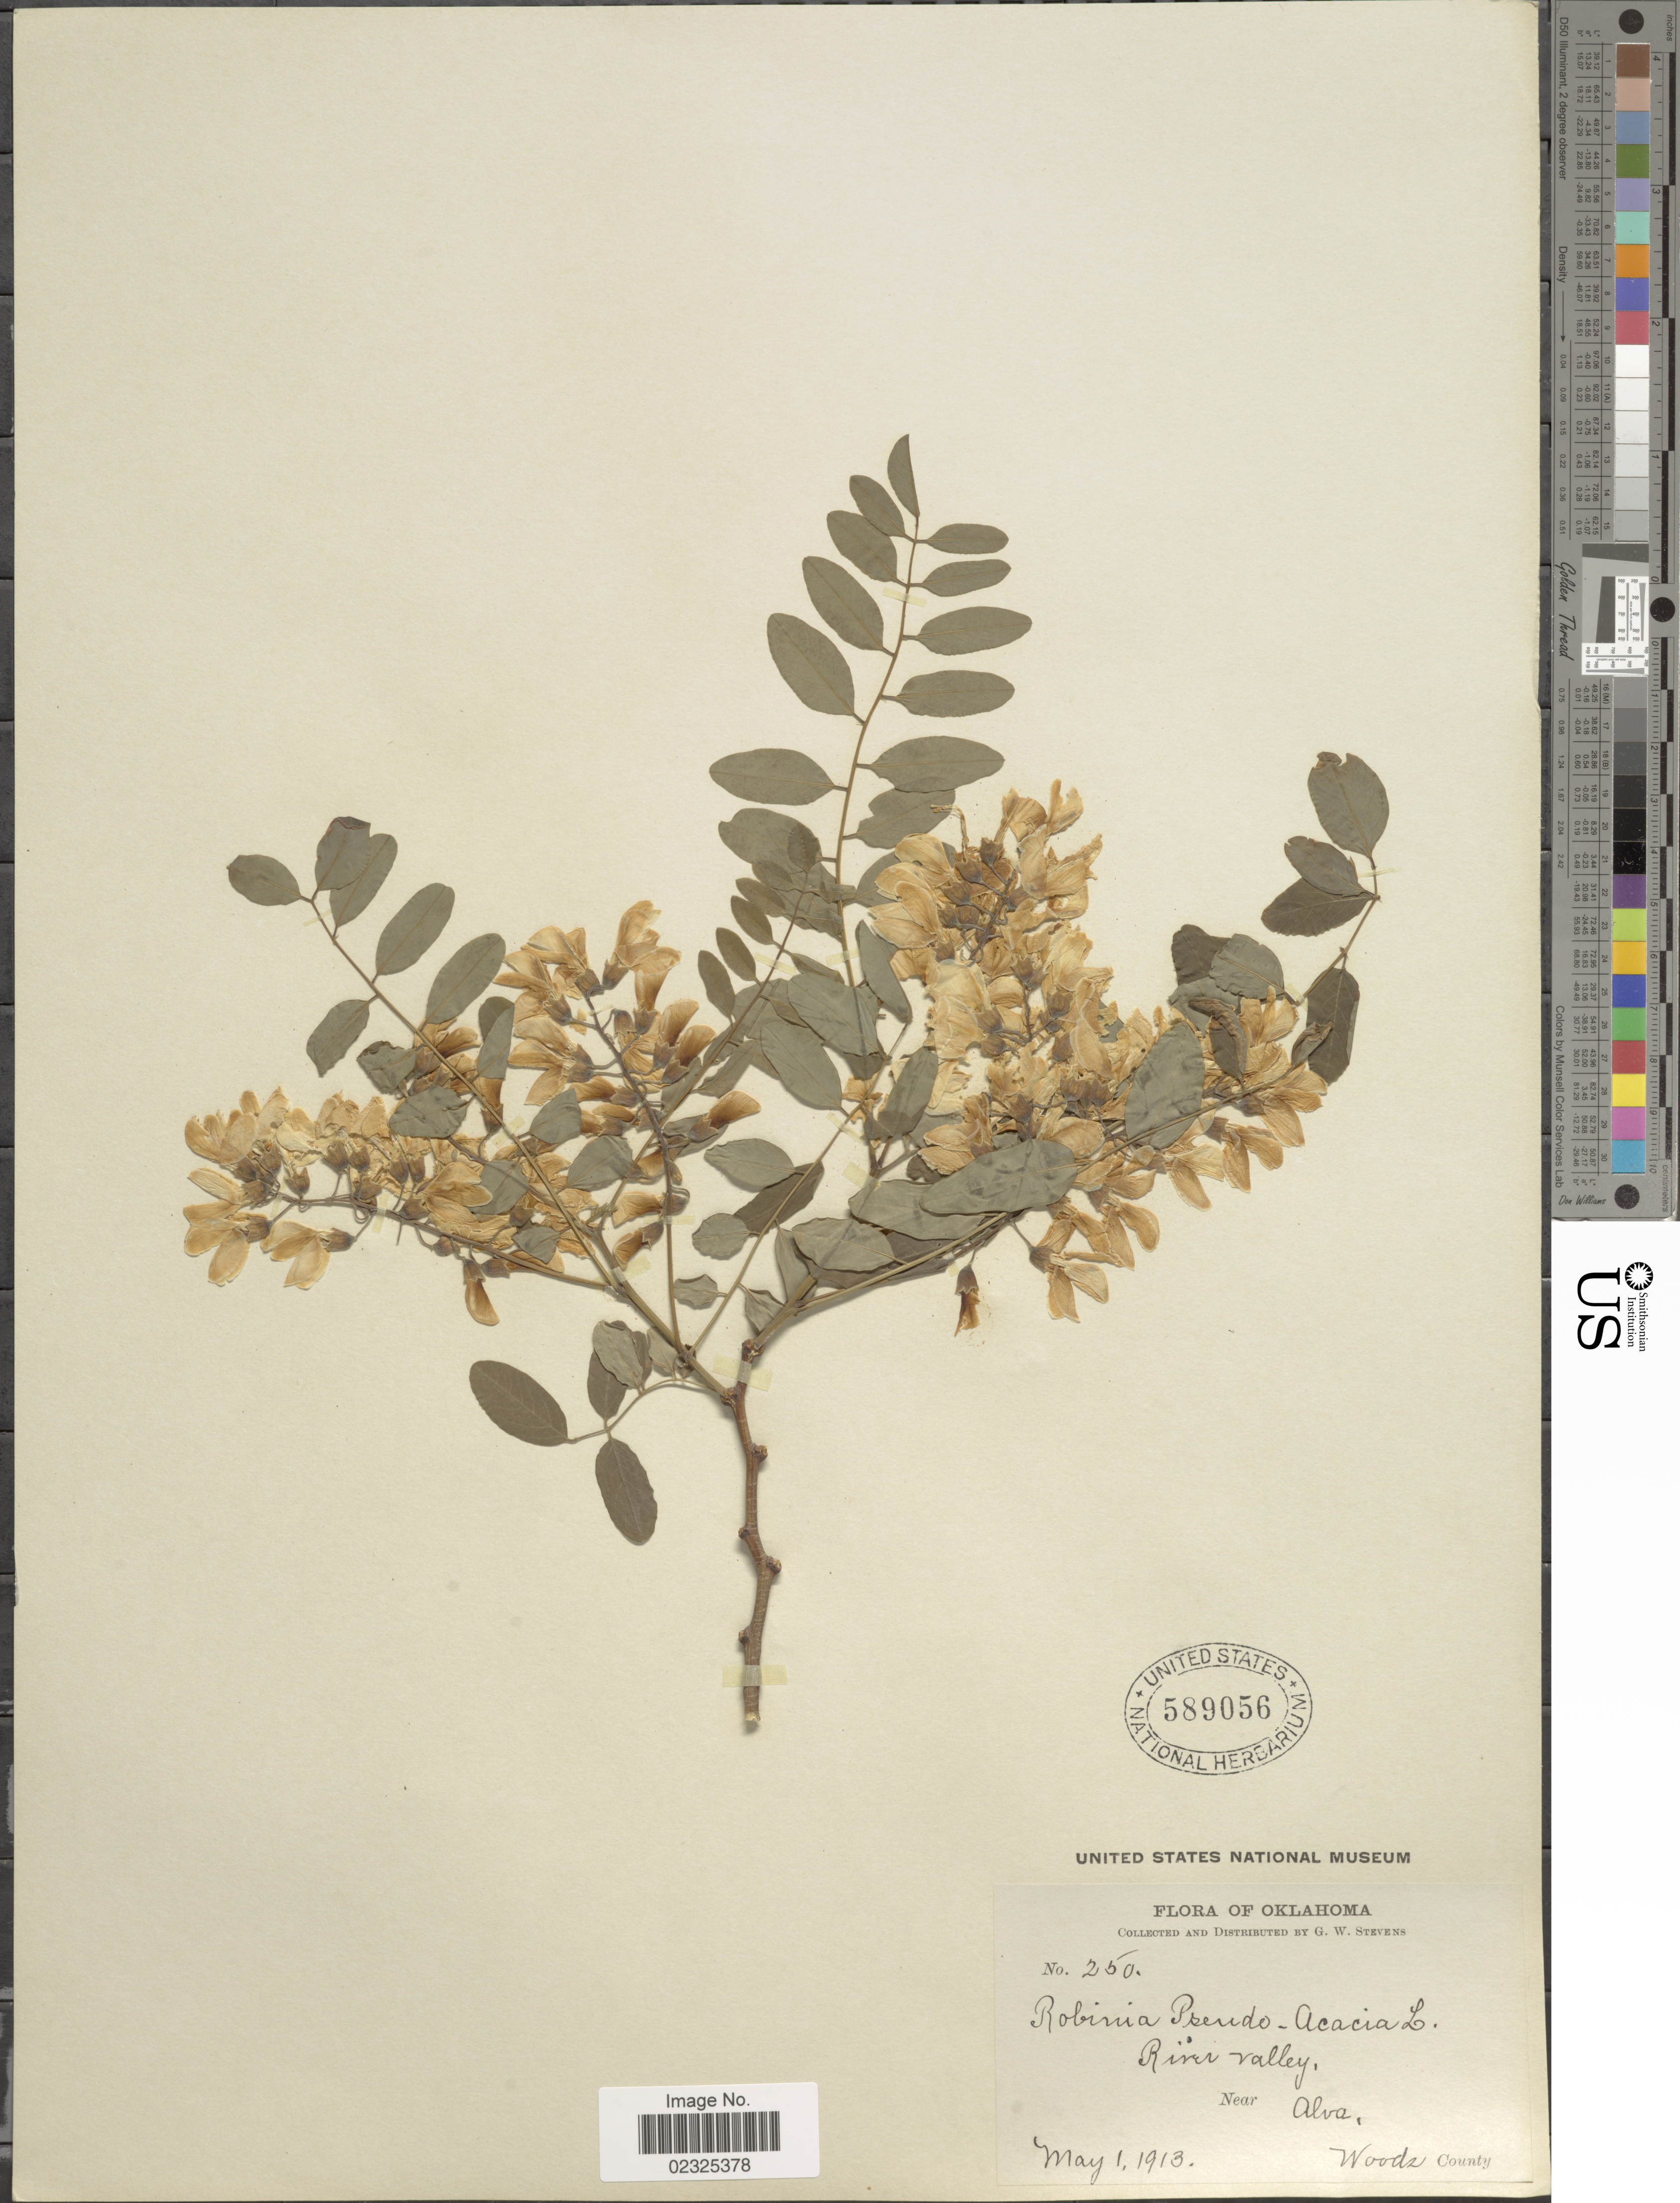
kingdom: Plantae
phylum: Tracheophyta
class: Magnoliopsida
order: Fabales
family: Fabaceae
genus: Robinia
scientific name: Robinia pseudoacacia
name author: L.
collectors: G. W. Stevens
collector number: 250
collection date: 1913-05-01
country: United States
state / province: Oklahoma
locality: River valley, near Alva, Woods County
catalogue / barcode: US 589056